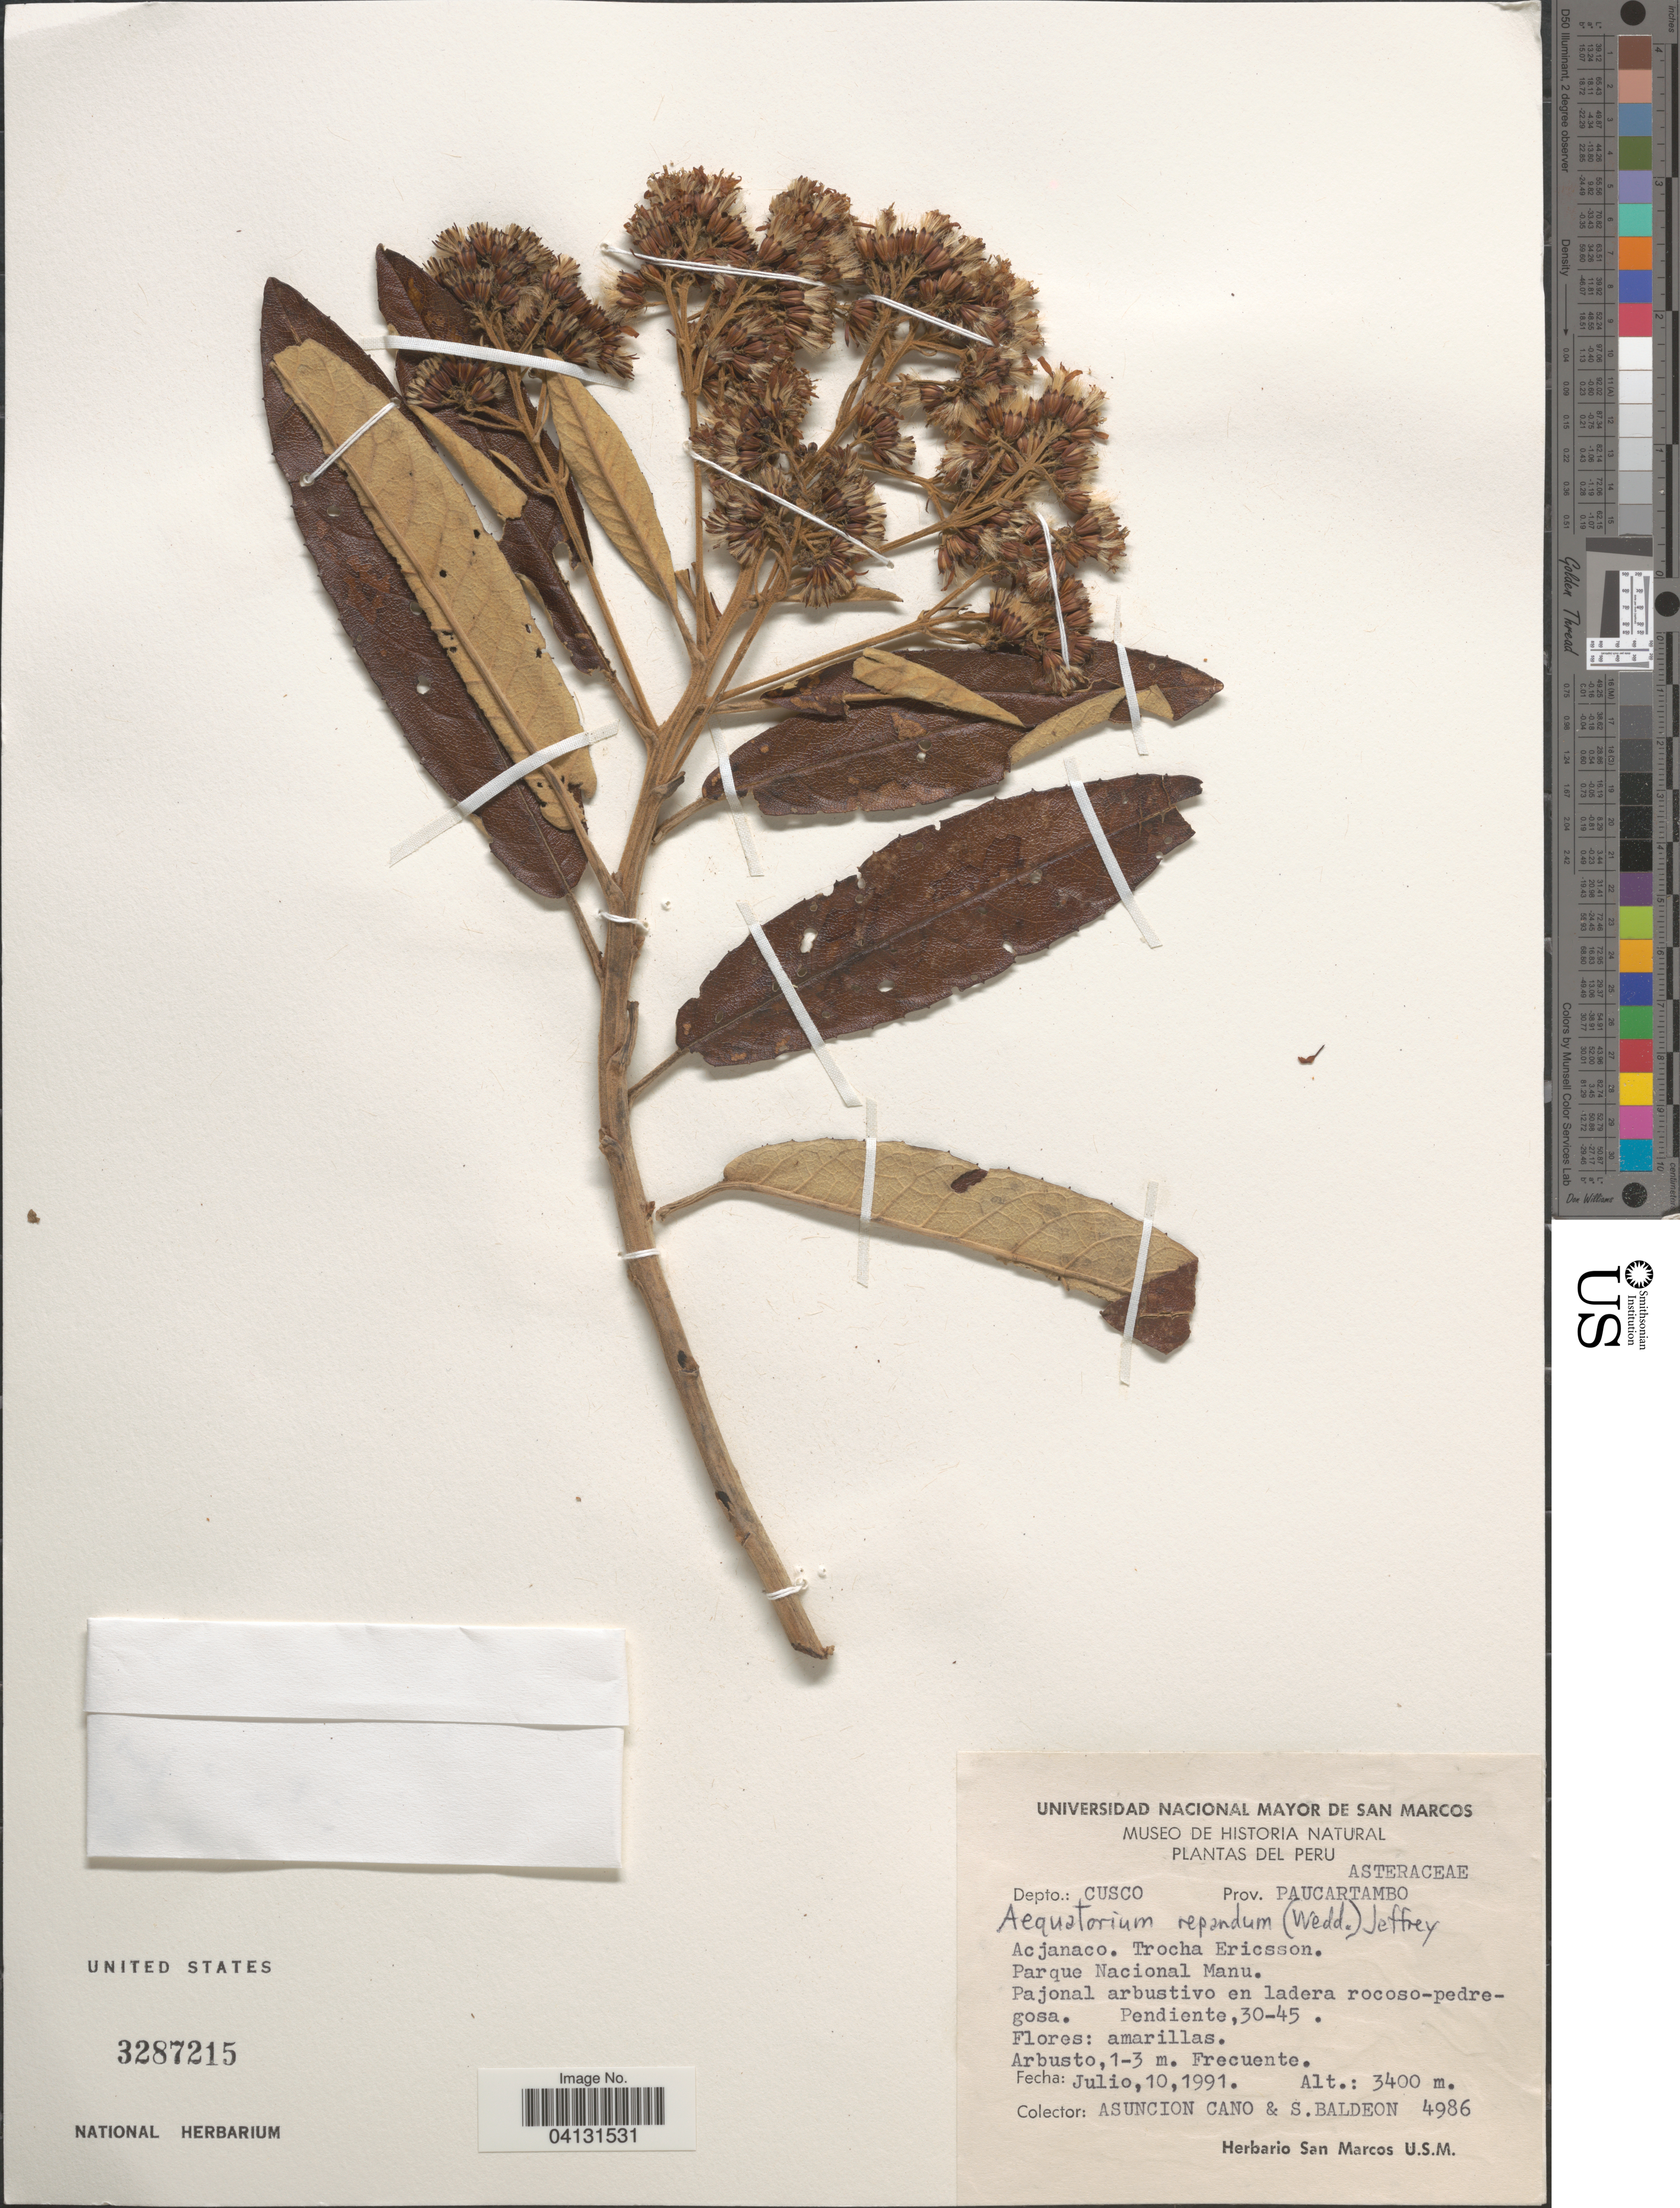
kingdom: Plantae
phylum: Tracheophyta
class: Magnoliopsida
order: Asterales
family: Asteraceae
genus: Nordenstamia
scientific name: Nordenstamia repanda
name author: (Wedd.) Lundin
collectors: A. Cano & S. Baldeon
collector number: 4986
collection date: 1991-07-10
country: Peru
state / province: Cusco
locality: Depto.: Cusco. Prov. Paucartambo. Acjanaco. Trocha Ericcson. Parque Nacional Manu.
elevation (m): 3400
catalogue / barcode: US 3287215